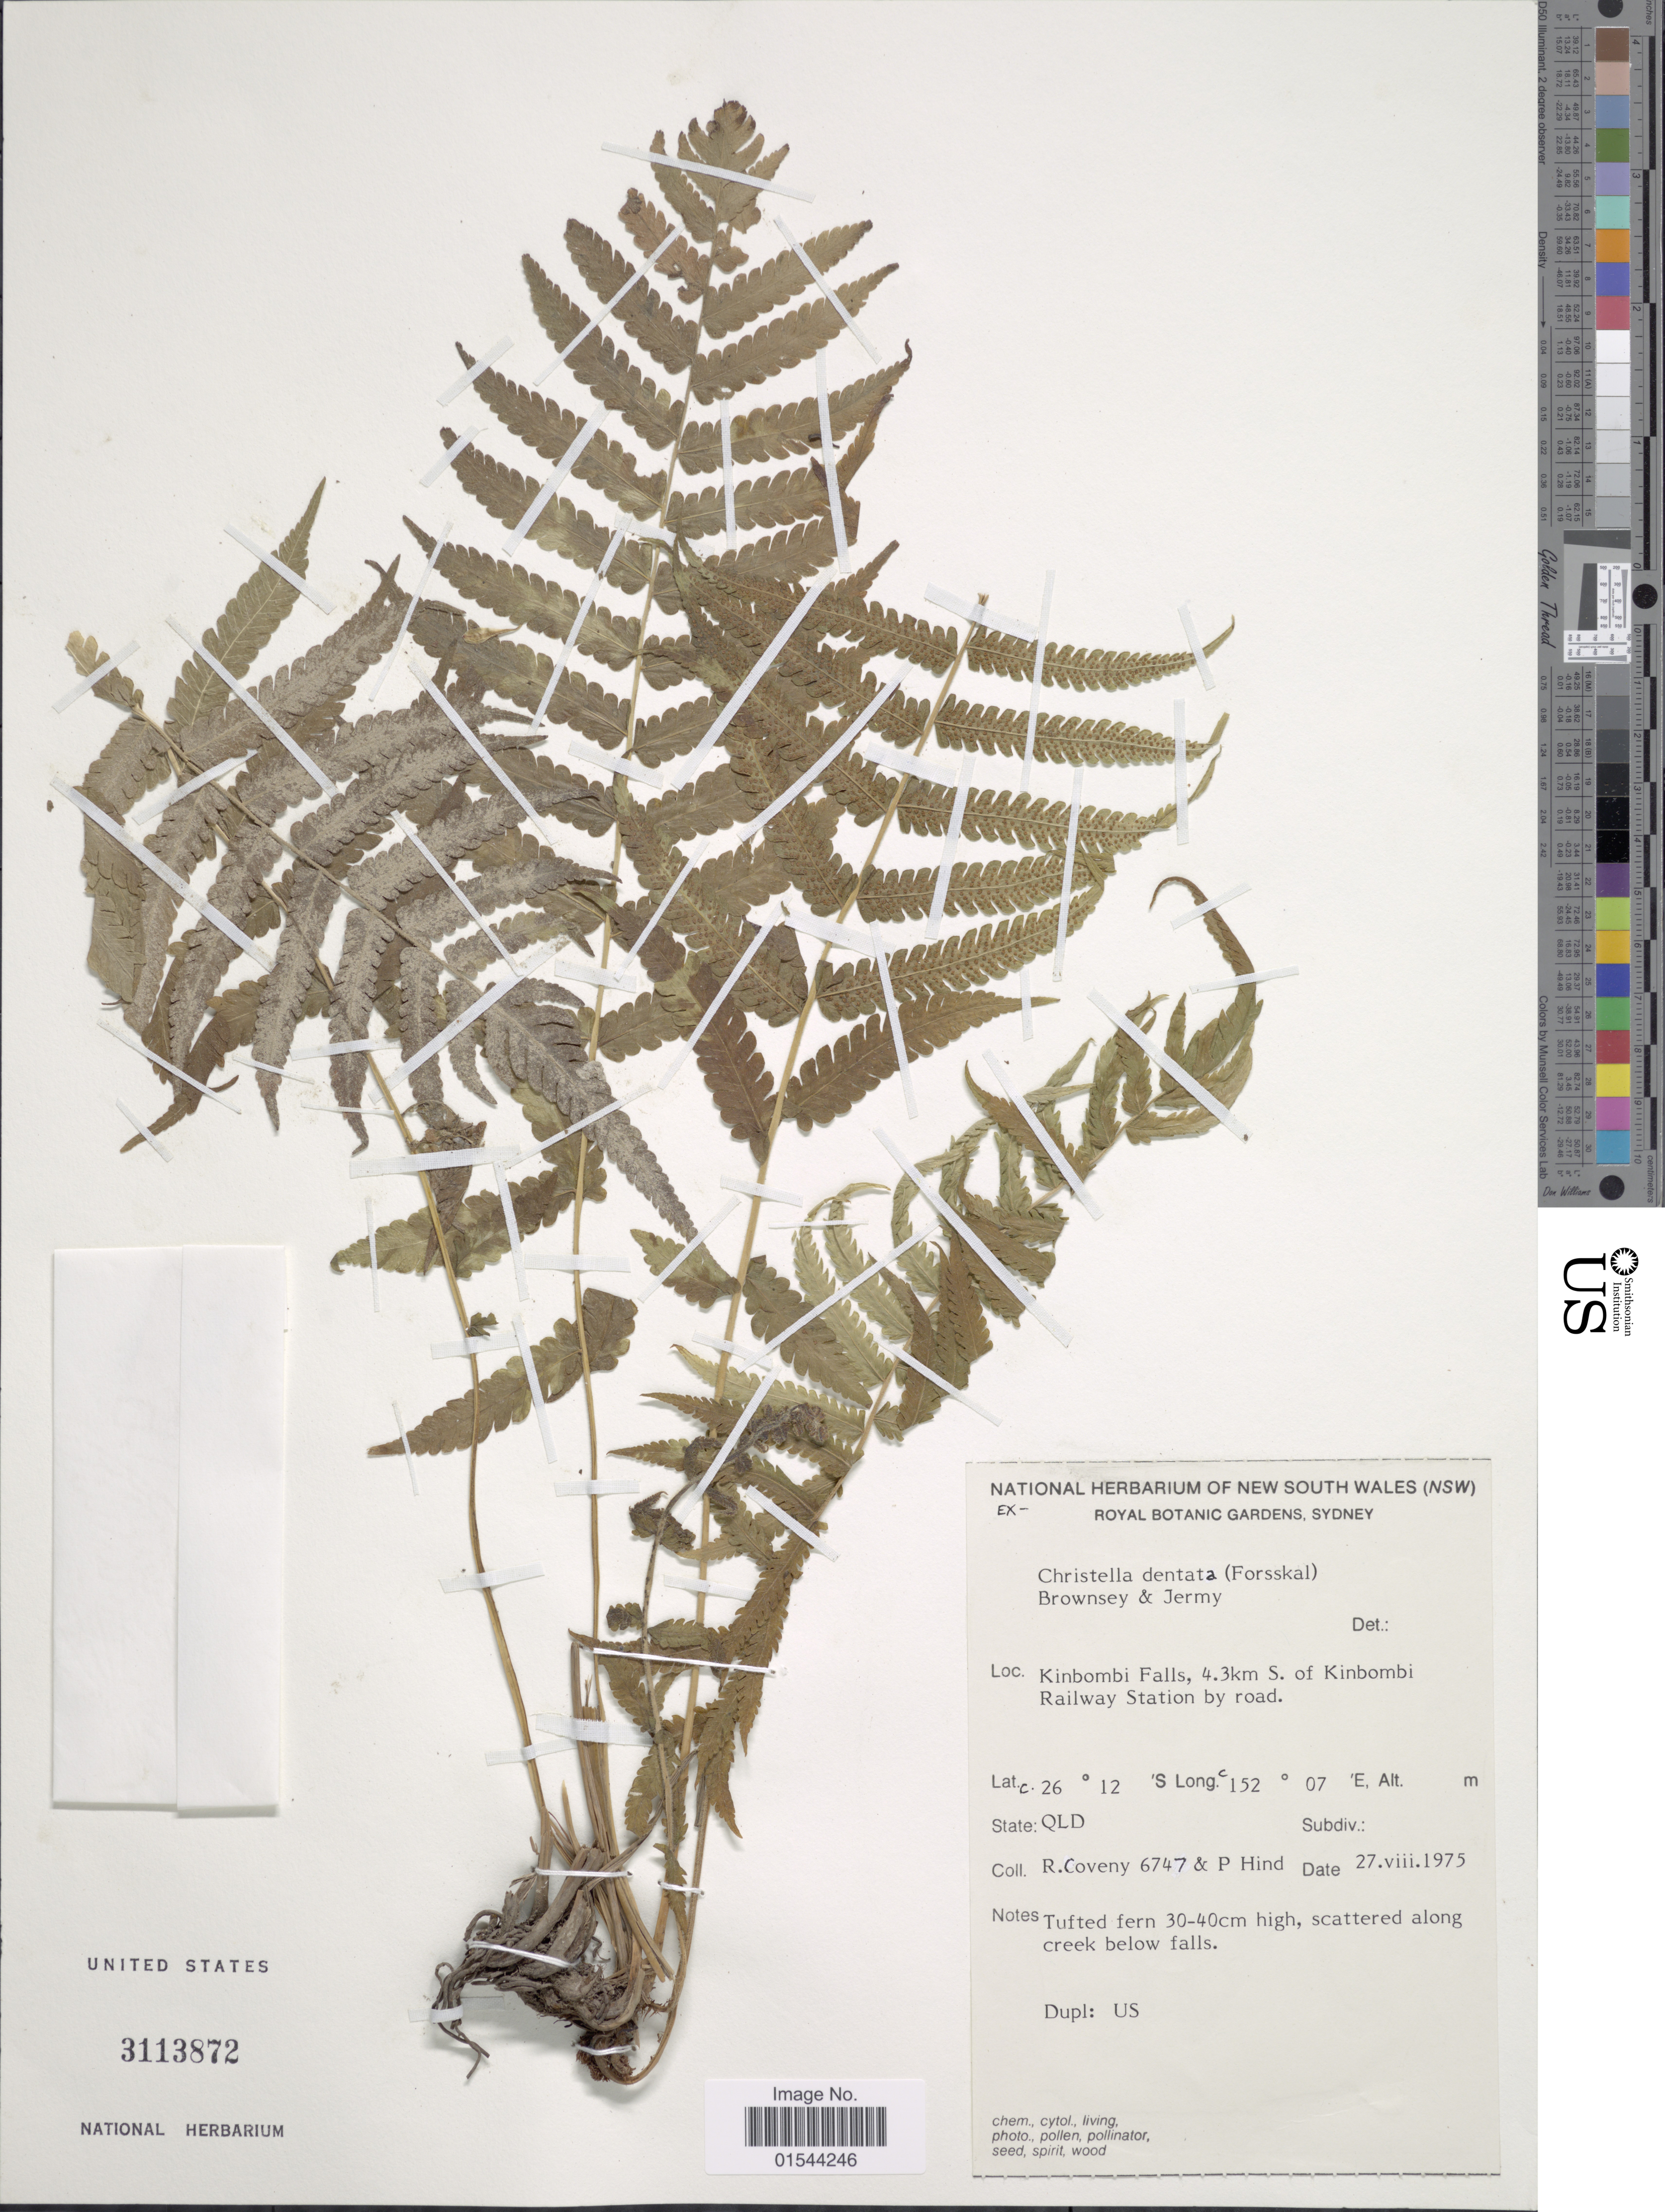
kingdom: Plantae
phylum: Tracheophyta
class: Polypodiopsida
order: Polypodiales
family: Thelypteridaceae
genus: Christella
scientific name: Christella dentata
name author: (Forssk.) Brownsey & Jermy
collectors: R. Coveny & P. Hind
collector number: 6747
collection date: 1975-08-27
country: Australia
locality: Kinbombi Falls, 4.3km S. of Kinbombi Railway Station by road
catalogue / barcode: US 3113872